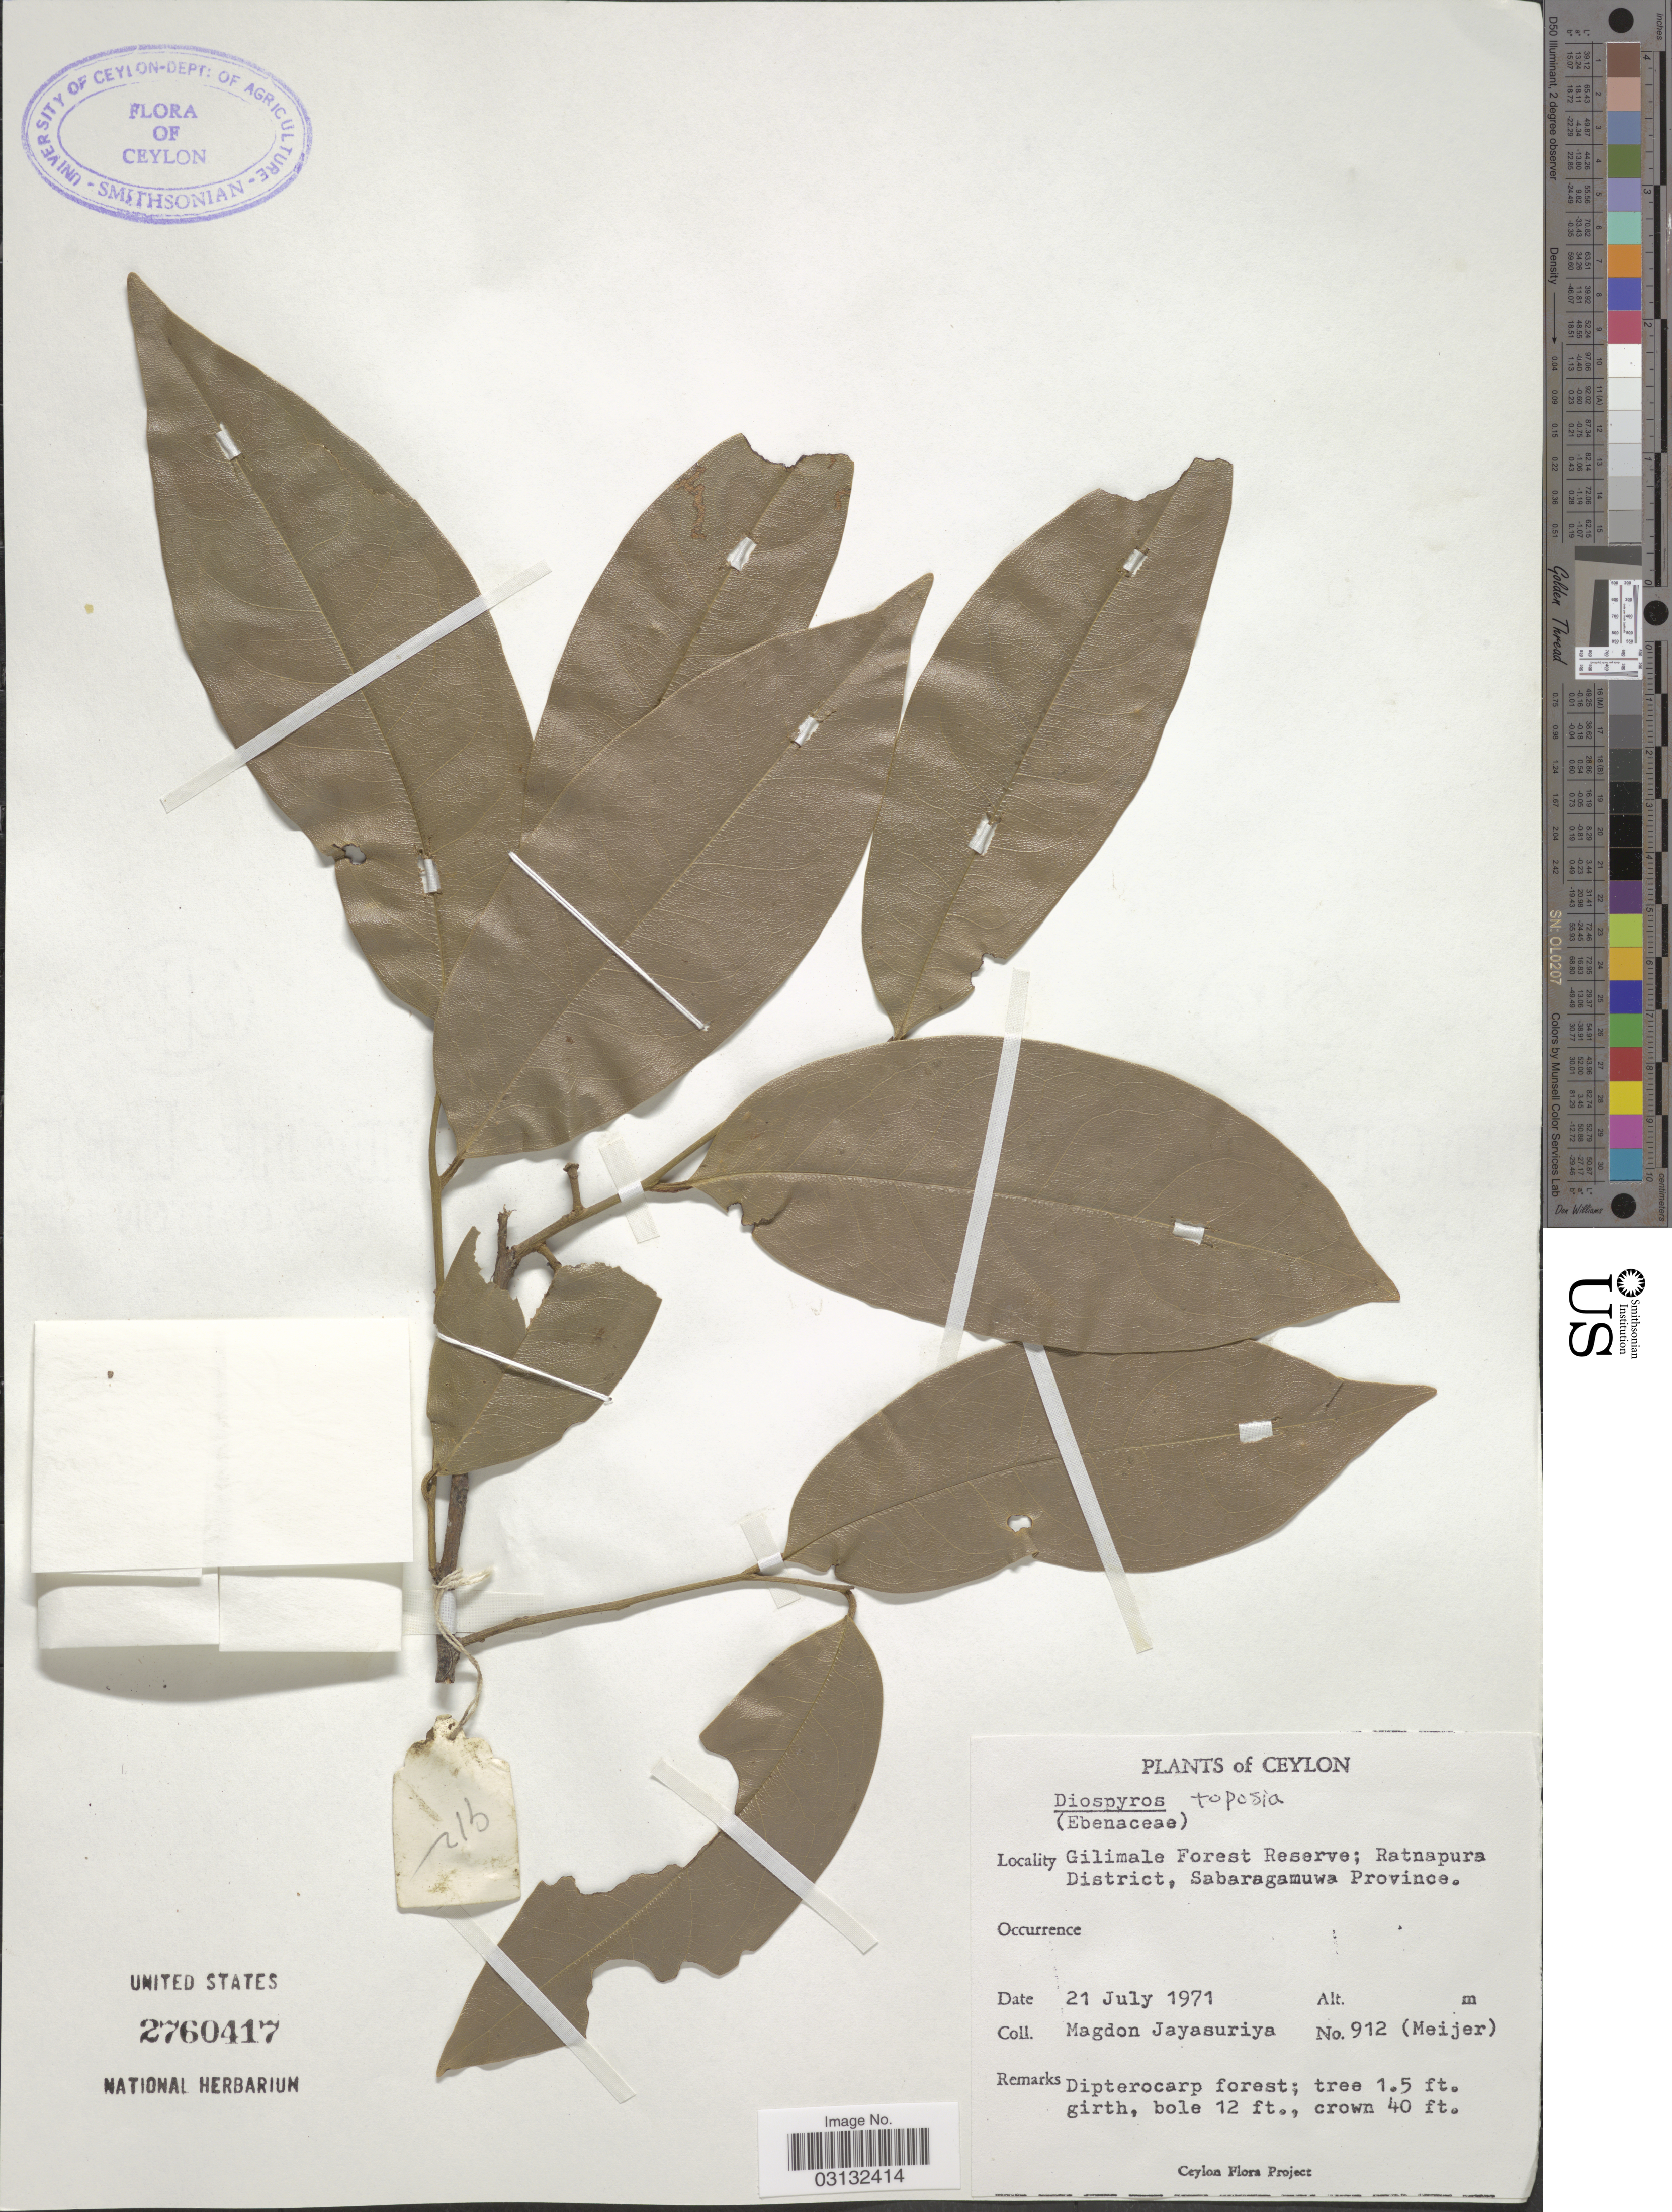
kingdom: Plantae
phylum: Tracheophyta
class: Magnoliopsida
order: Ericales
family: Ebenaceae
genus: Diospyros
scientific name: Diospyros toposia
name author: Buch.-Ham.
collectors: A. H. Jayasuriya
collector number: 912 (Meijer)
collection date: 1971-07-21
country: Sri Lanka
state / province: Sabaragamuwa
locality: Ceylon. Gilimale Forest Reserve; Ratnapura District.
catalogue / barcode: US 2760417